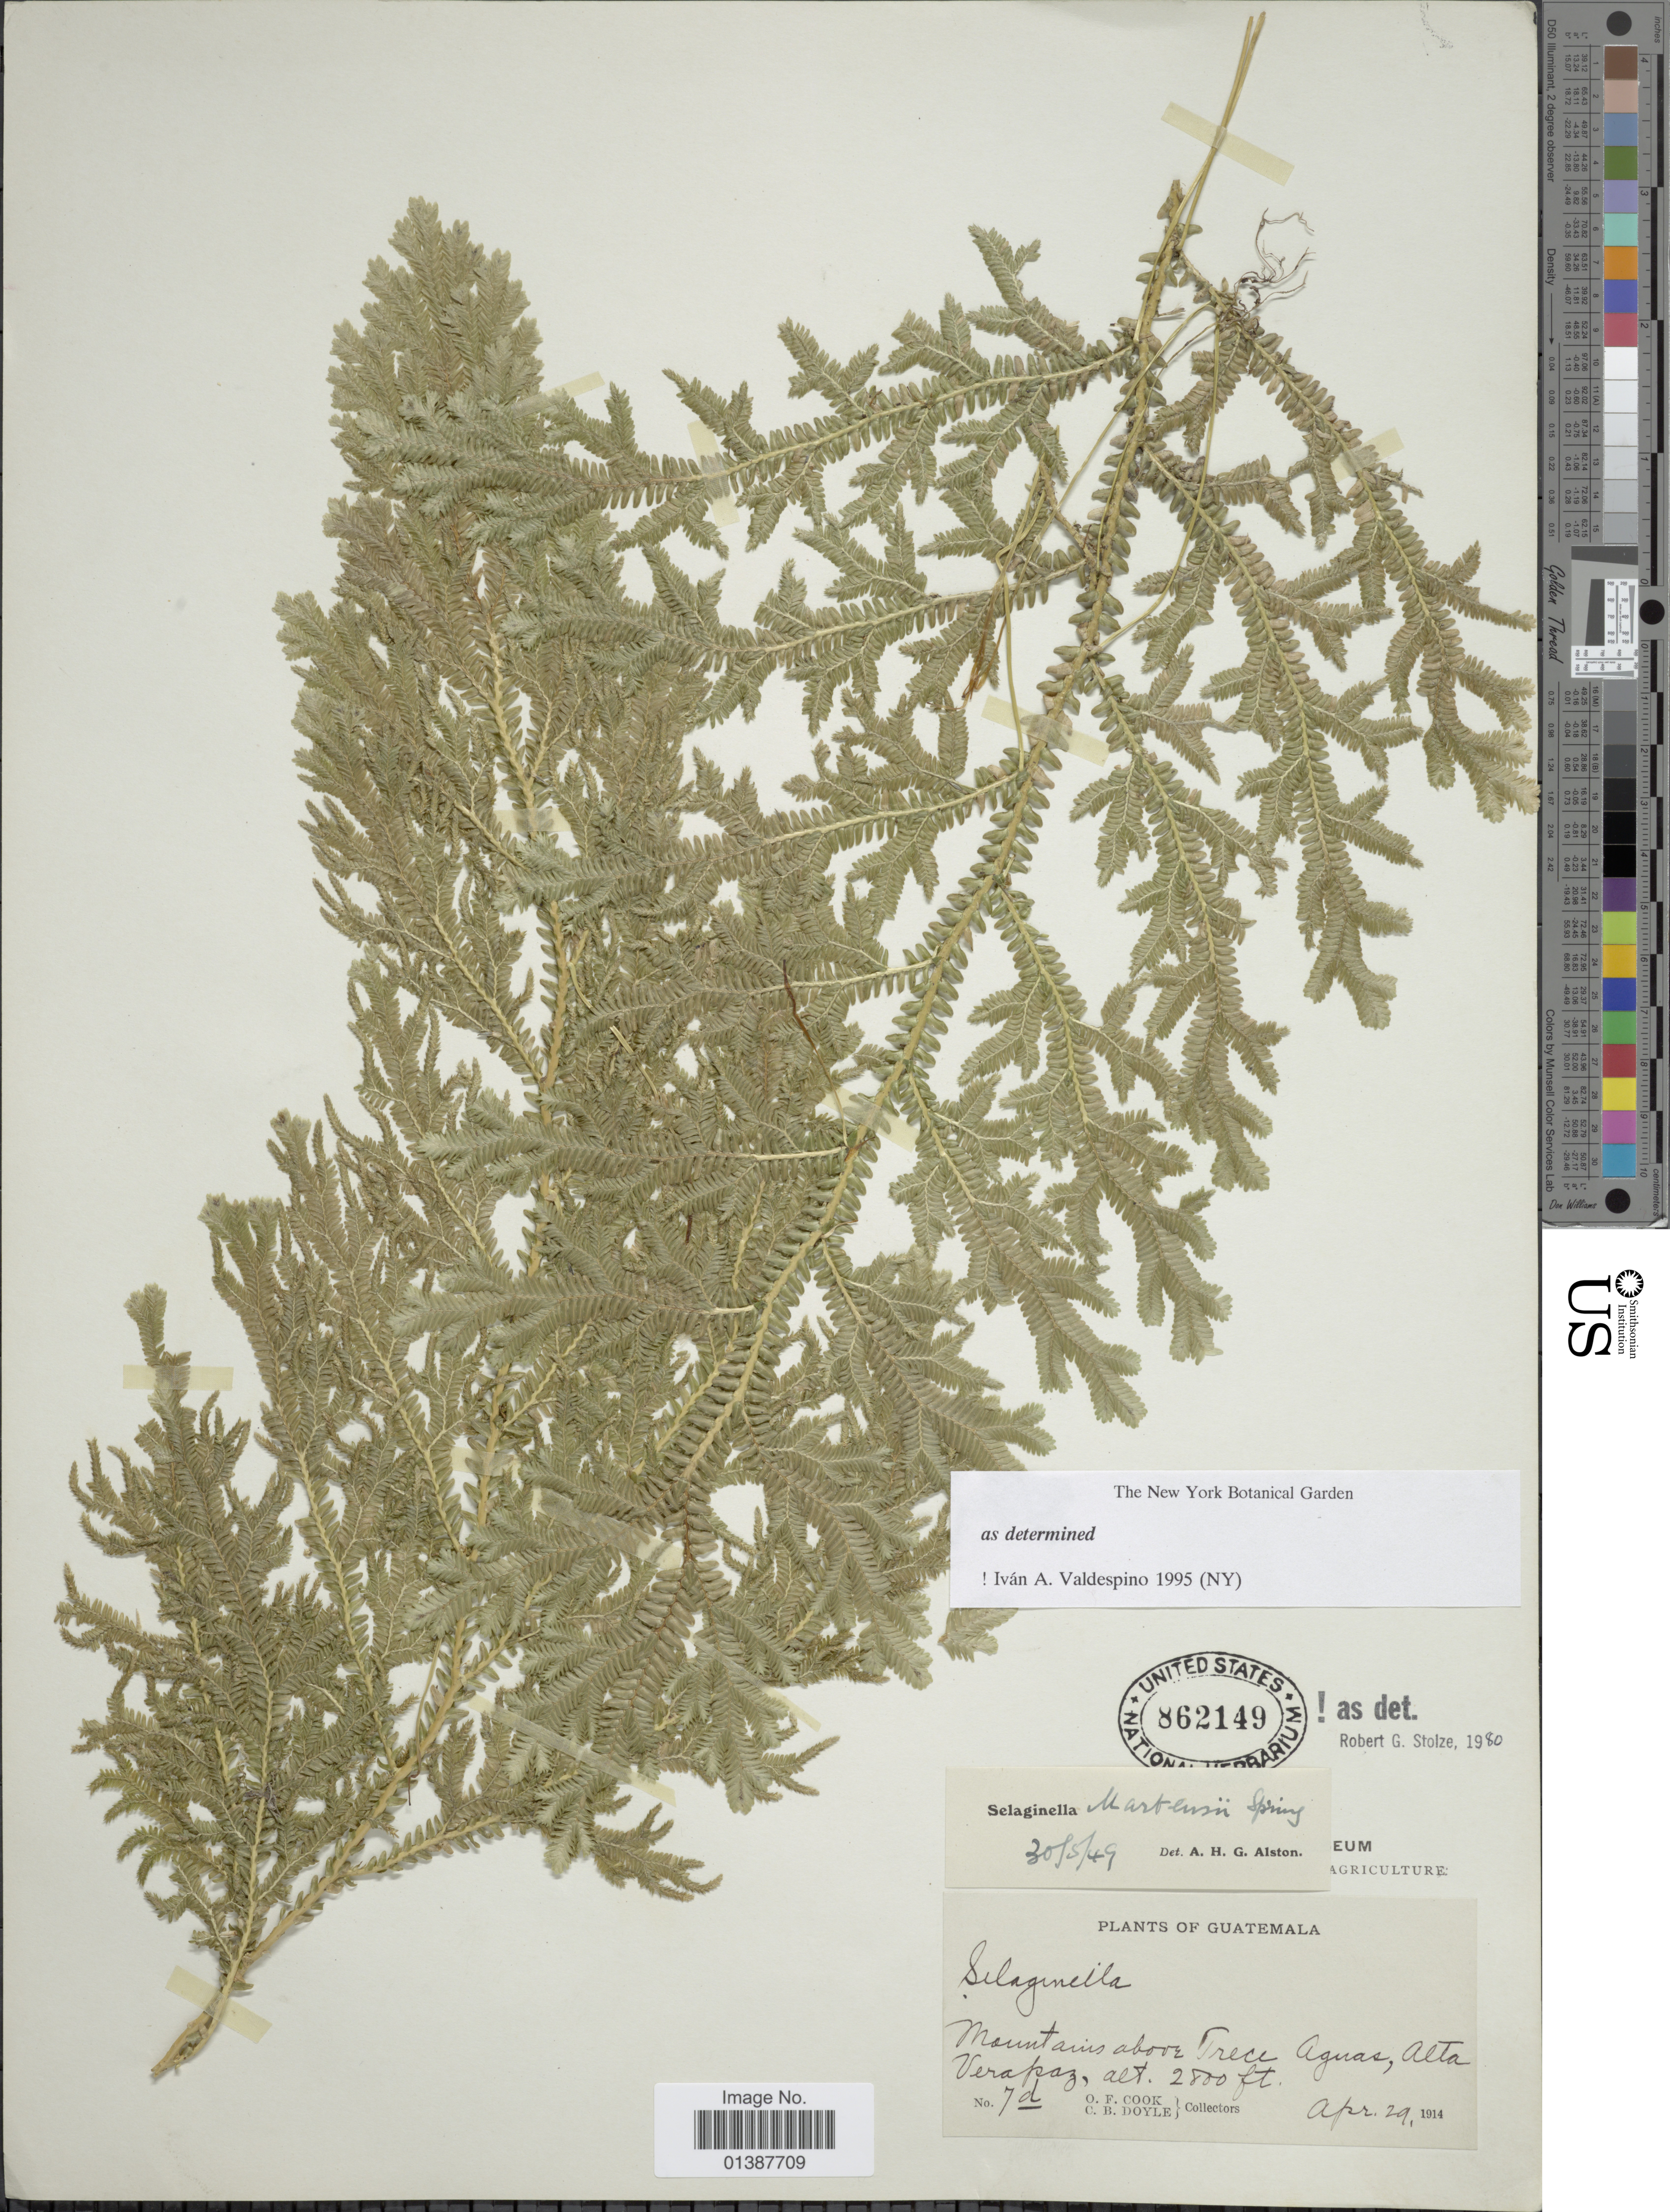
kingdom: Plantae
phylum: Tracheophyta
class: Lycopodiopsida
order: Selaginellales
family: Selaginellaceae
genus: Selaginella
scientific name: Selaginella martensii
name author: Spring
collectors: O. F. Cook & C. Doyle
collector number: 7d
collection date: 1914-04-29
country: Guatemala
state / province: Alta Verapaz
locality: Mountains above Trece Aguas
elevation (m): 853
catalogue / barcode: US 862149